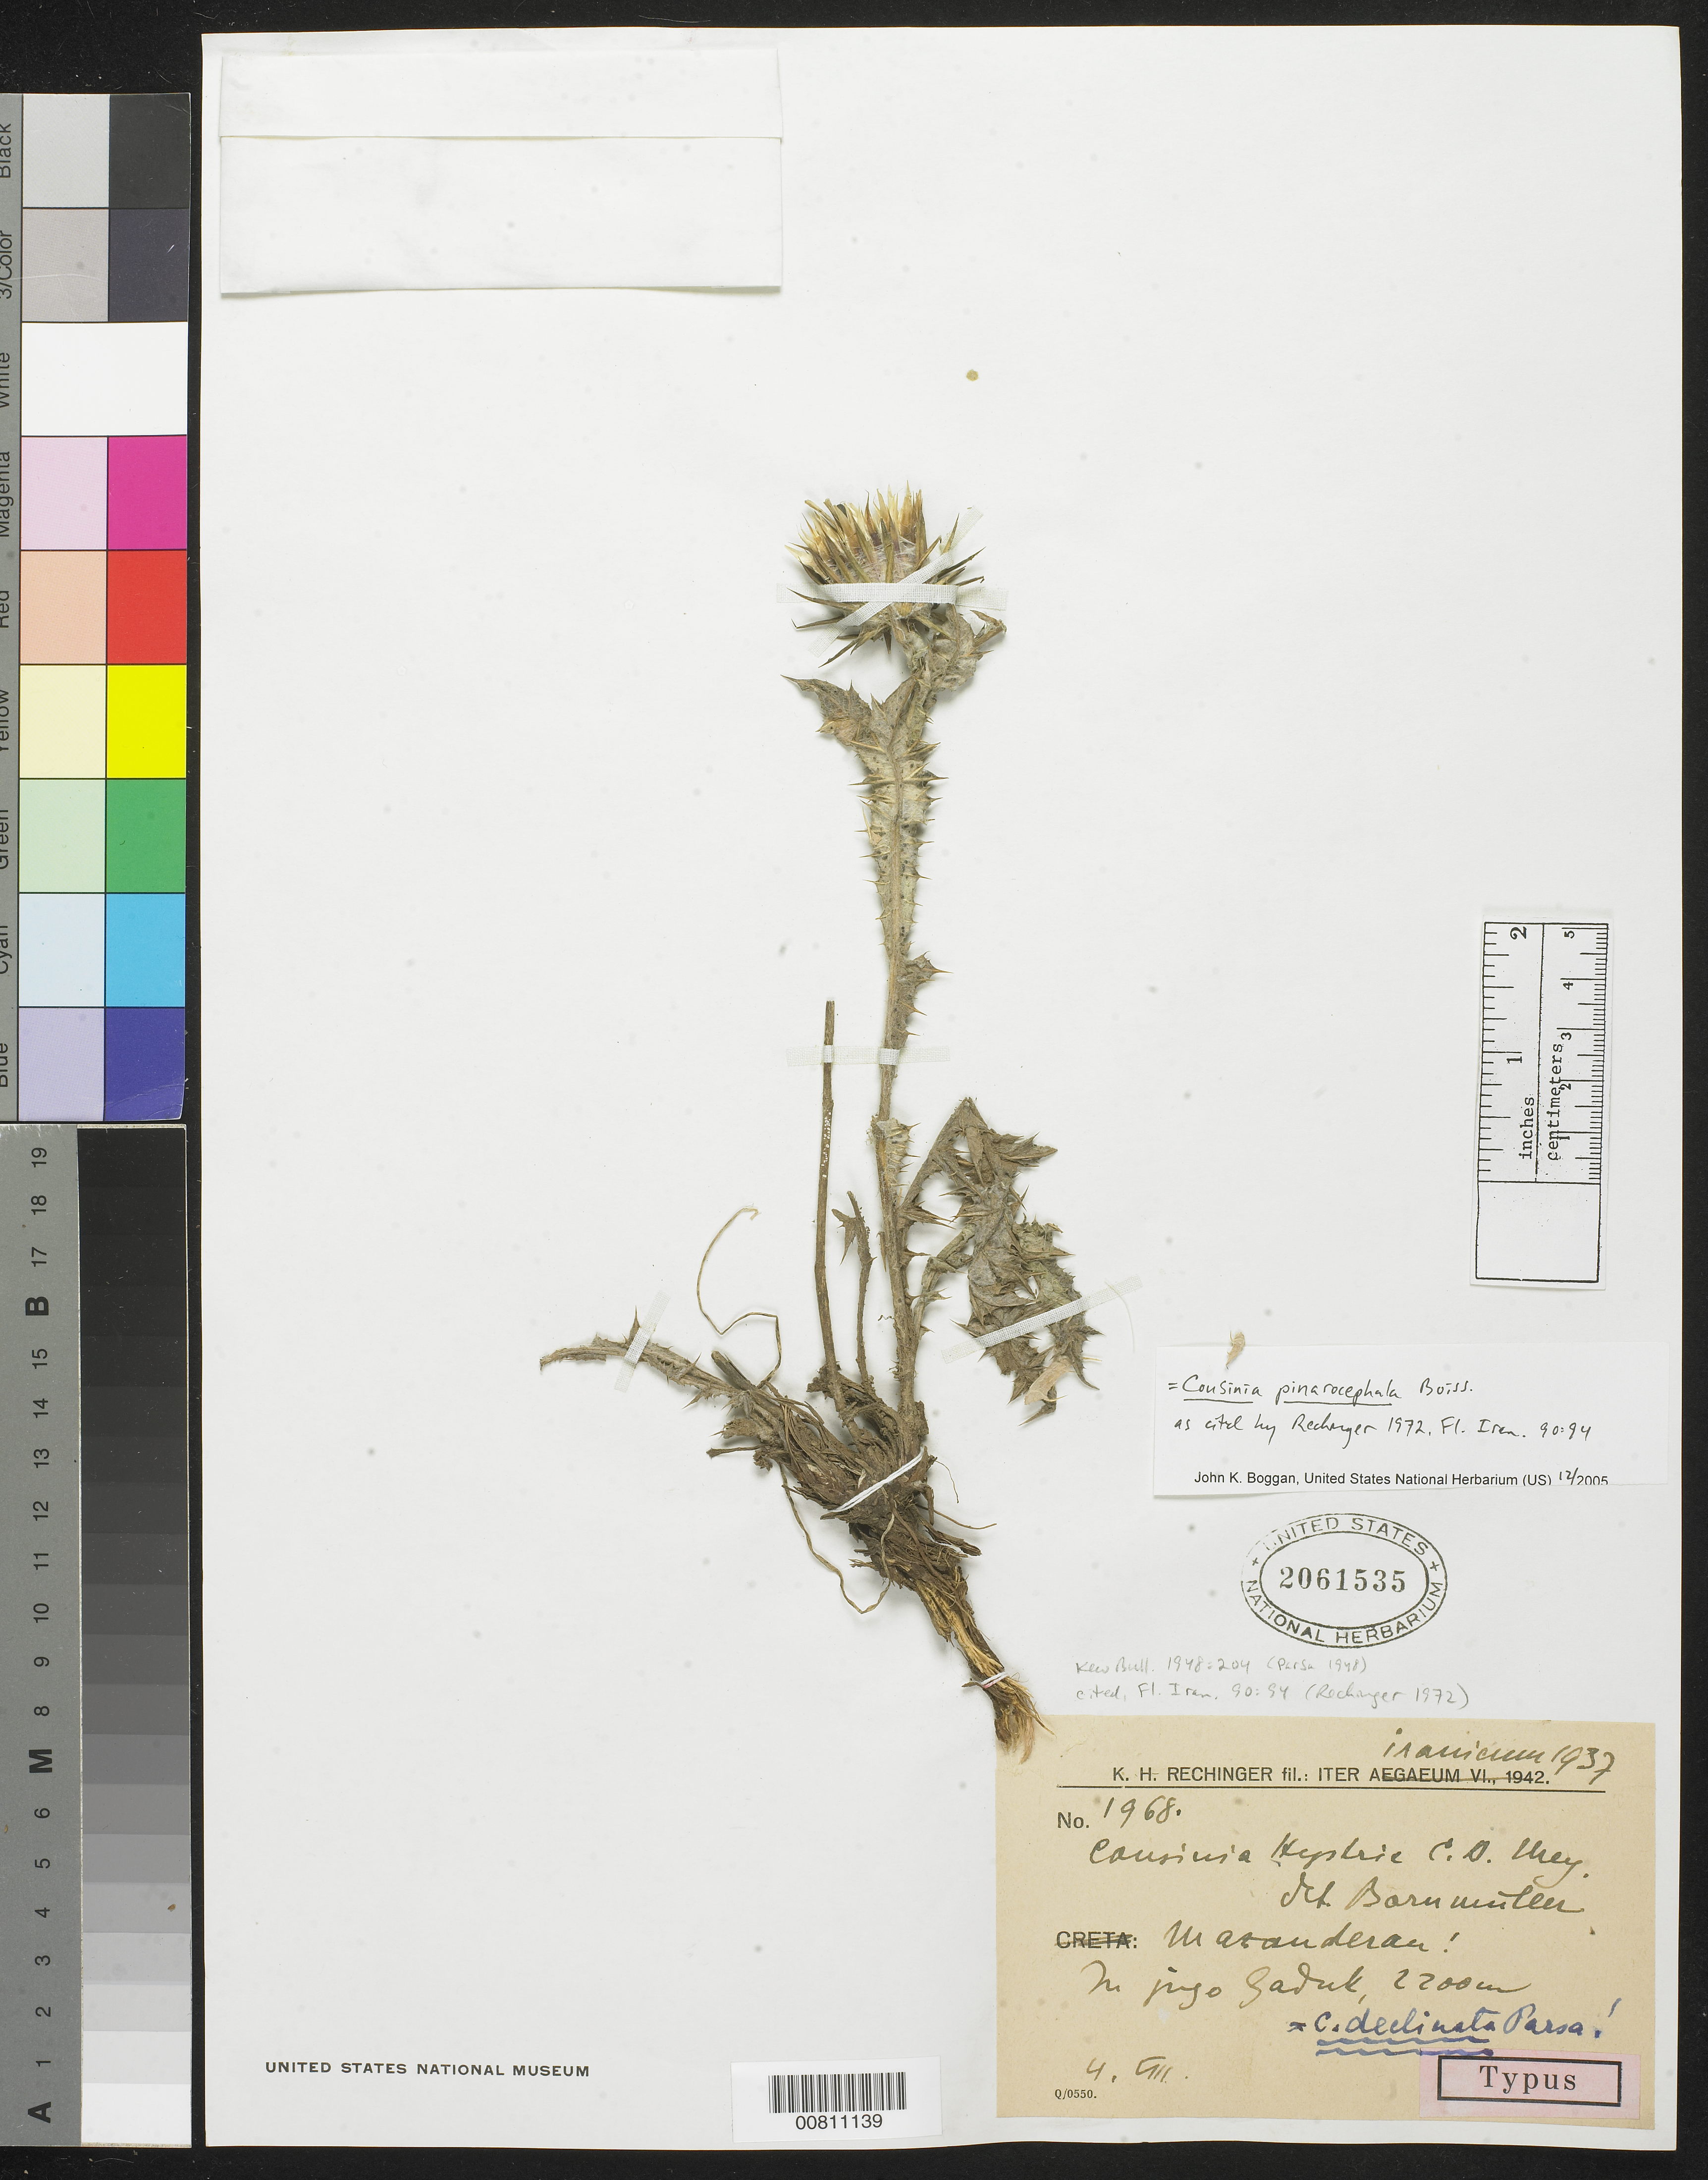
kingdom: Plantae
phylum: Tracheophyta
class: Magnoliopsida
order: Asterales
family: Asteraceae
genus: Cousinia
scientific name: Cousinia declinata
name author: Parsa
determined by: Boggan, J. K., (US), NMNH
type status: Possible Isotype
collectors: K. H. Rechinger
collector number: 1968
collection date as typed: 04 Aug 1937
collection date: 1937-08-04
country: Iran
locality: Gaduk.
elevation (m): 2200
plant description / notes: Protologue cites type as "Gaduk, 2200 m., 4 Aug., 1937, Parsa 270"; all protologue data other than collector & number agree with label, which was previously labeled "Typus".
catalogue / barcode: US 2061535